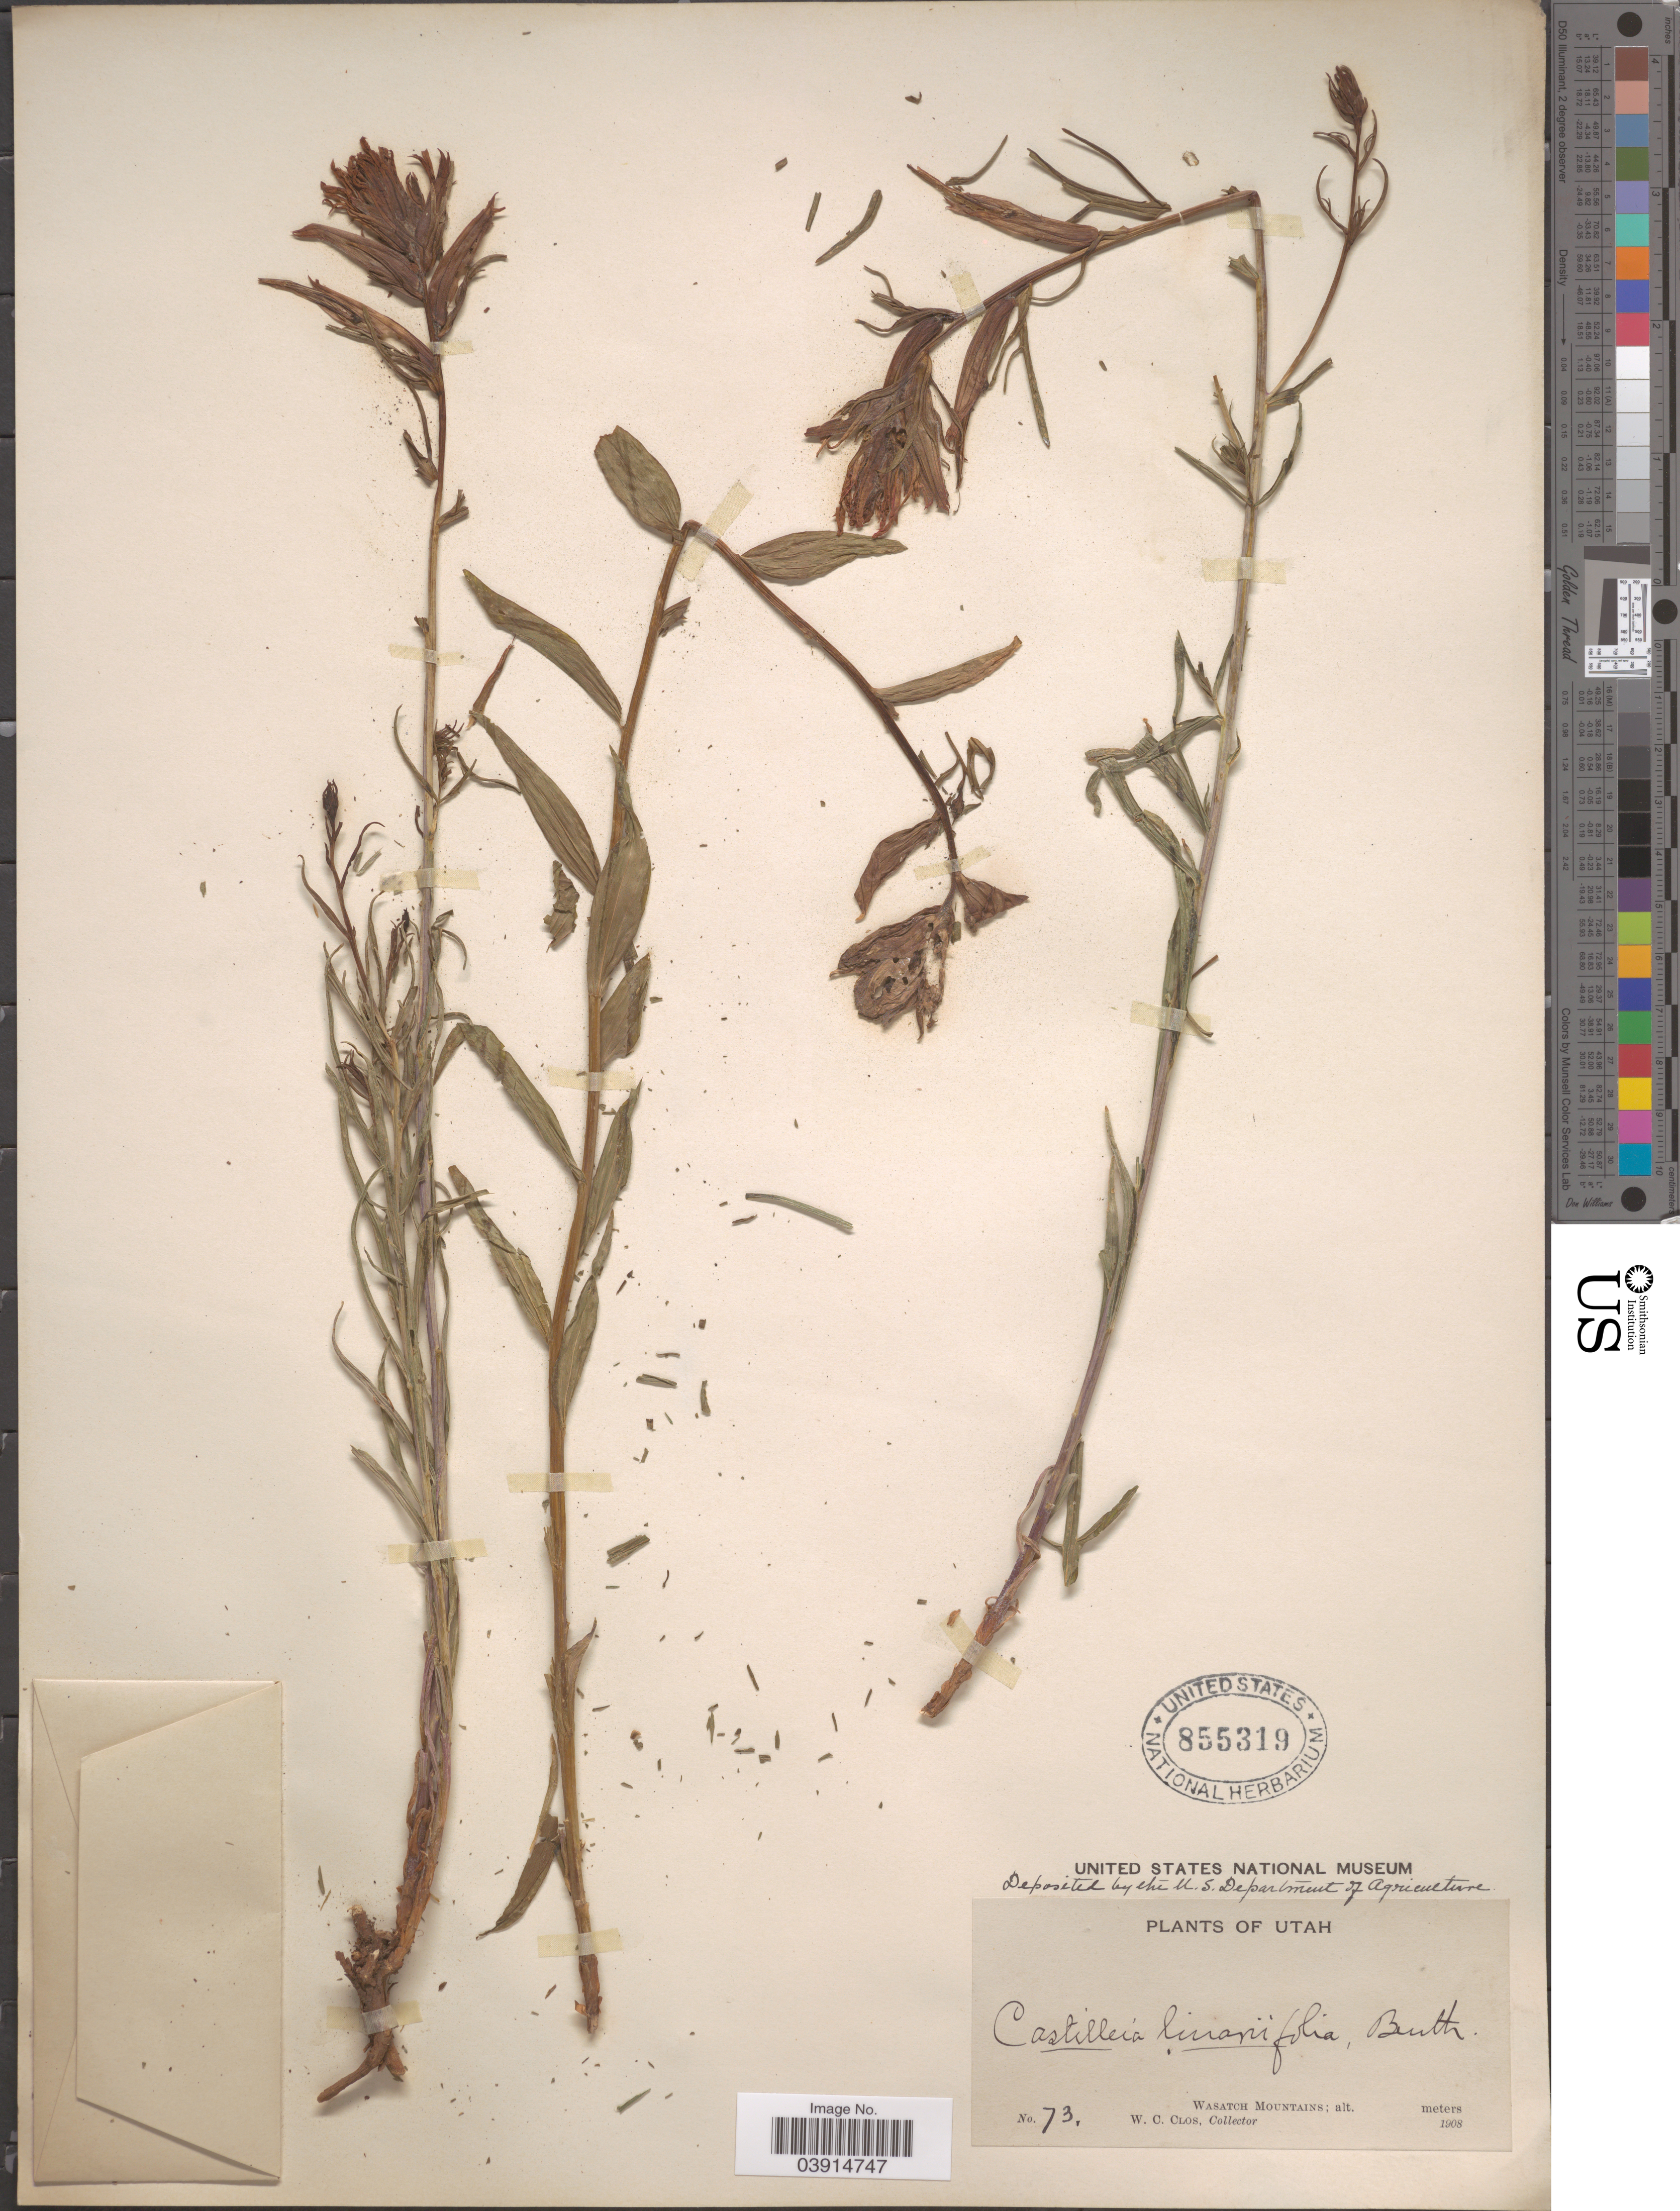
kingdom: Plantae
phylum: Tracheophyta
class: Magnoliopsida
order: Lamiales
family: Orobanchaceae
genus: Castilleja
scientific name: Castilleja sp.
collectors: W. C. Clos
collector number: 73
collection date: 1908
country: United States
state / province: Utah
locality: Wasatch Mountains.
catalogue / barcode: US 855319